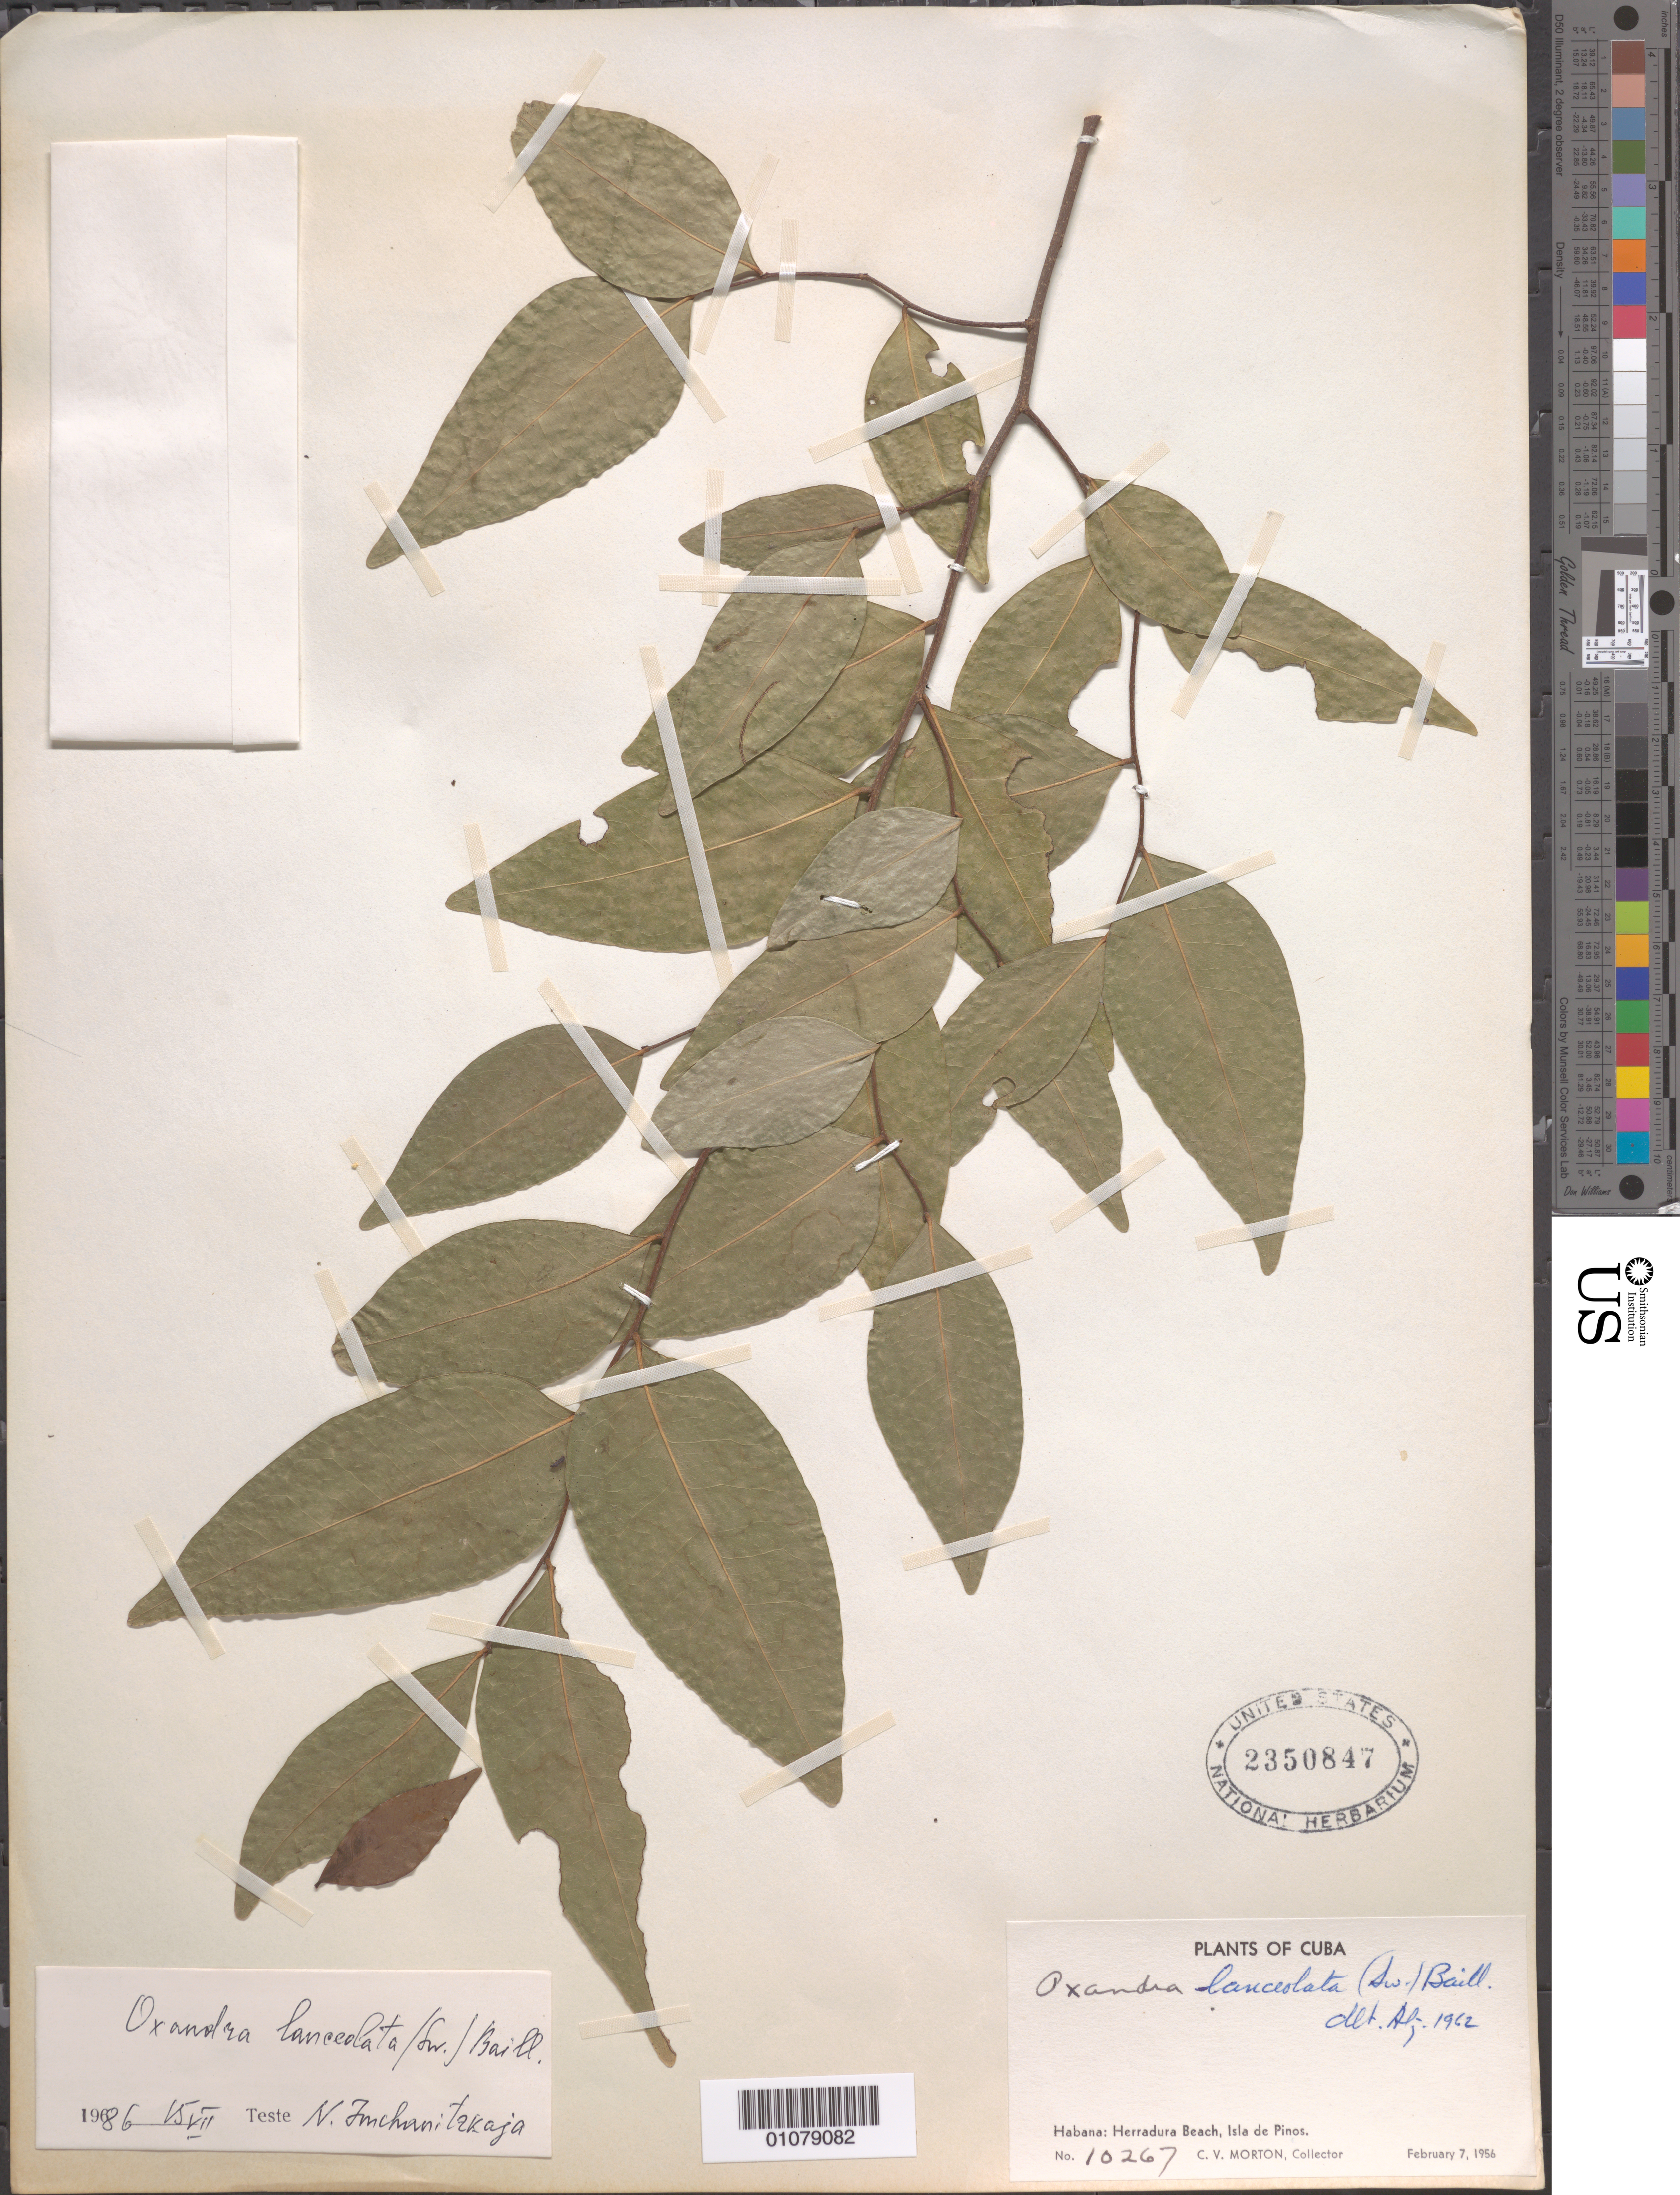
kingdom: Plantae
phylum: Tracheophyta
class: Magnoliopsida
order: Magnoliales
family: Annonaceae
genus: Oxandra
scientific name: Oxandra lanceolata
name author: (Sw.) Baill.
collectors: C. V. Morton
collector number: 10267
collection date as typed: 07 Feb 1956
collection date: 1956-02-07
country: Cuba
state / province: Isla de La Juventud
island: Isla de la Juventud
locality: Herradura Beach, Isla de Pinos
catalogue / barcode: US 2350847